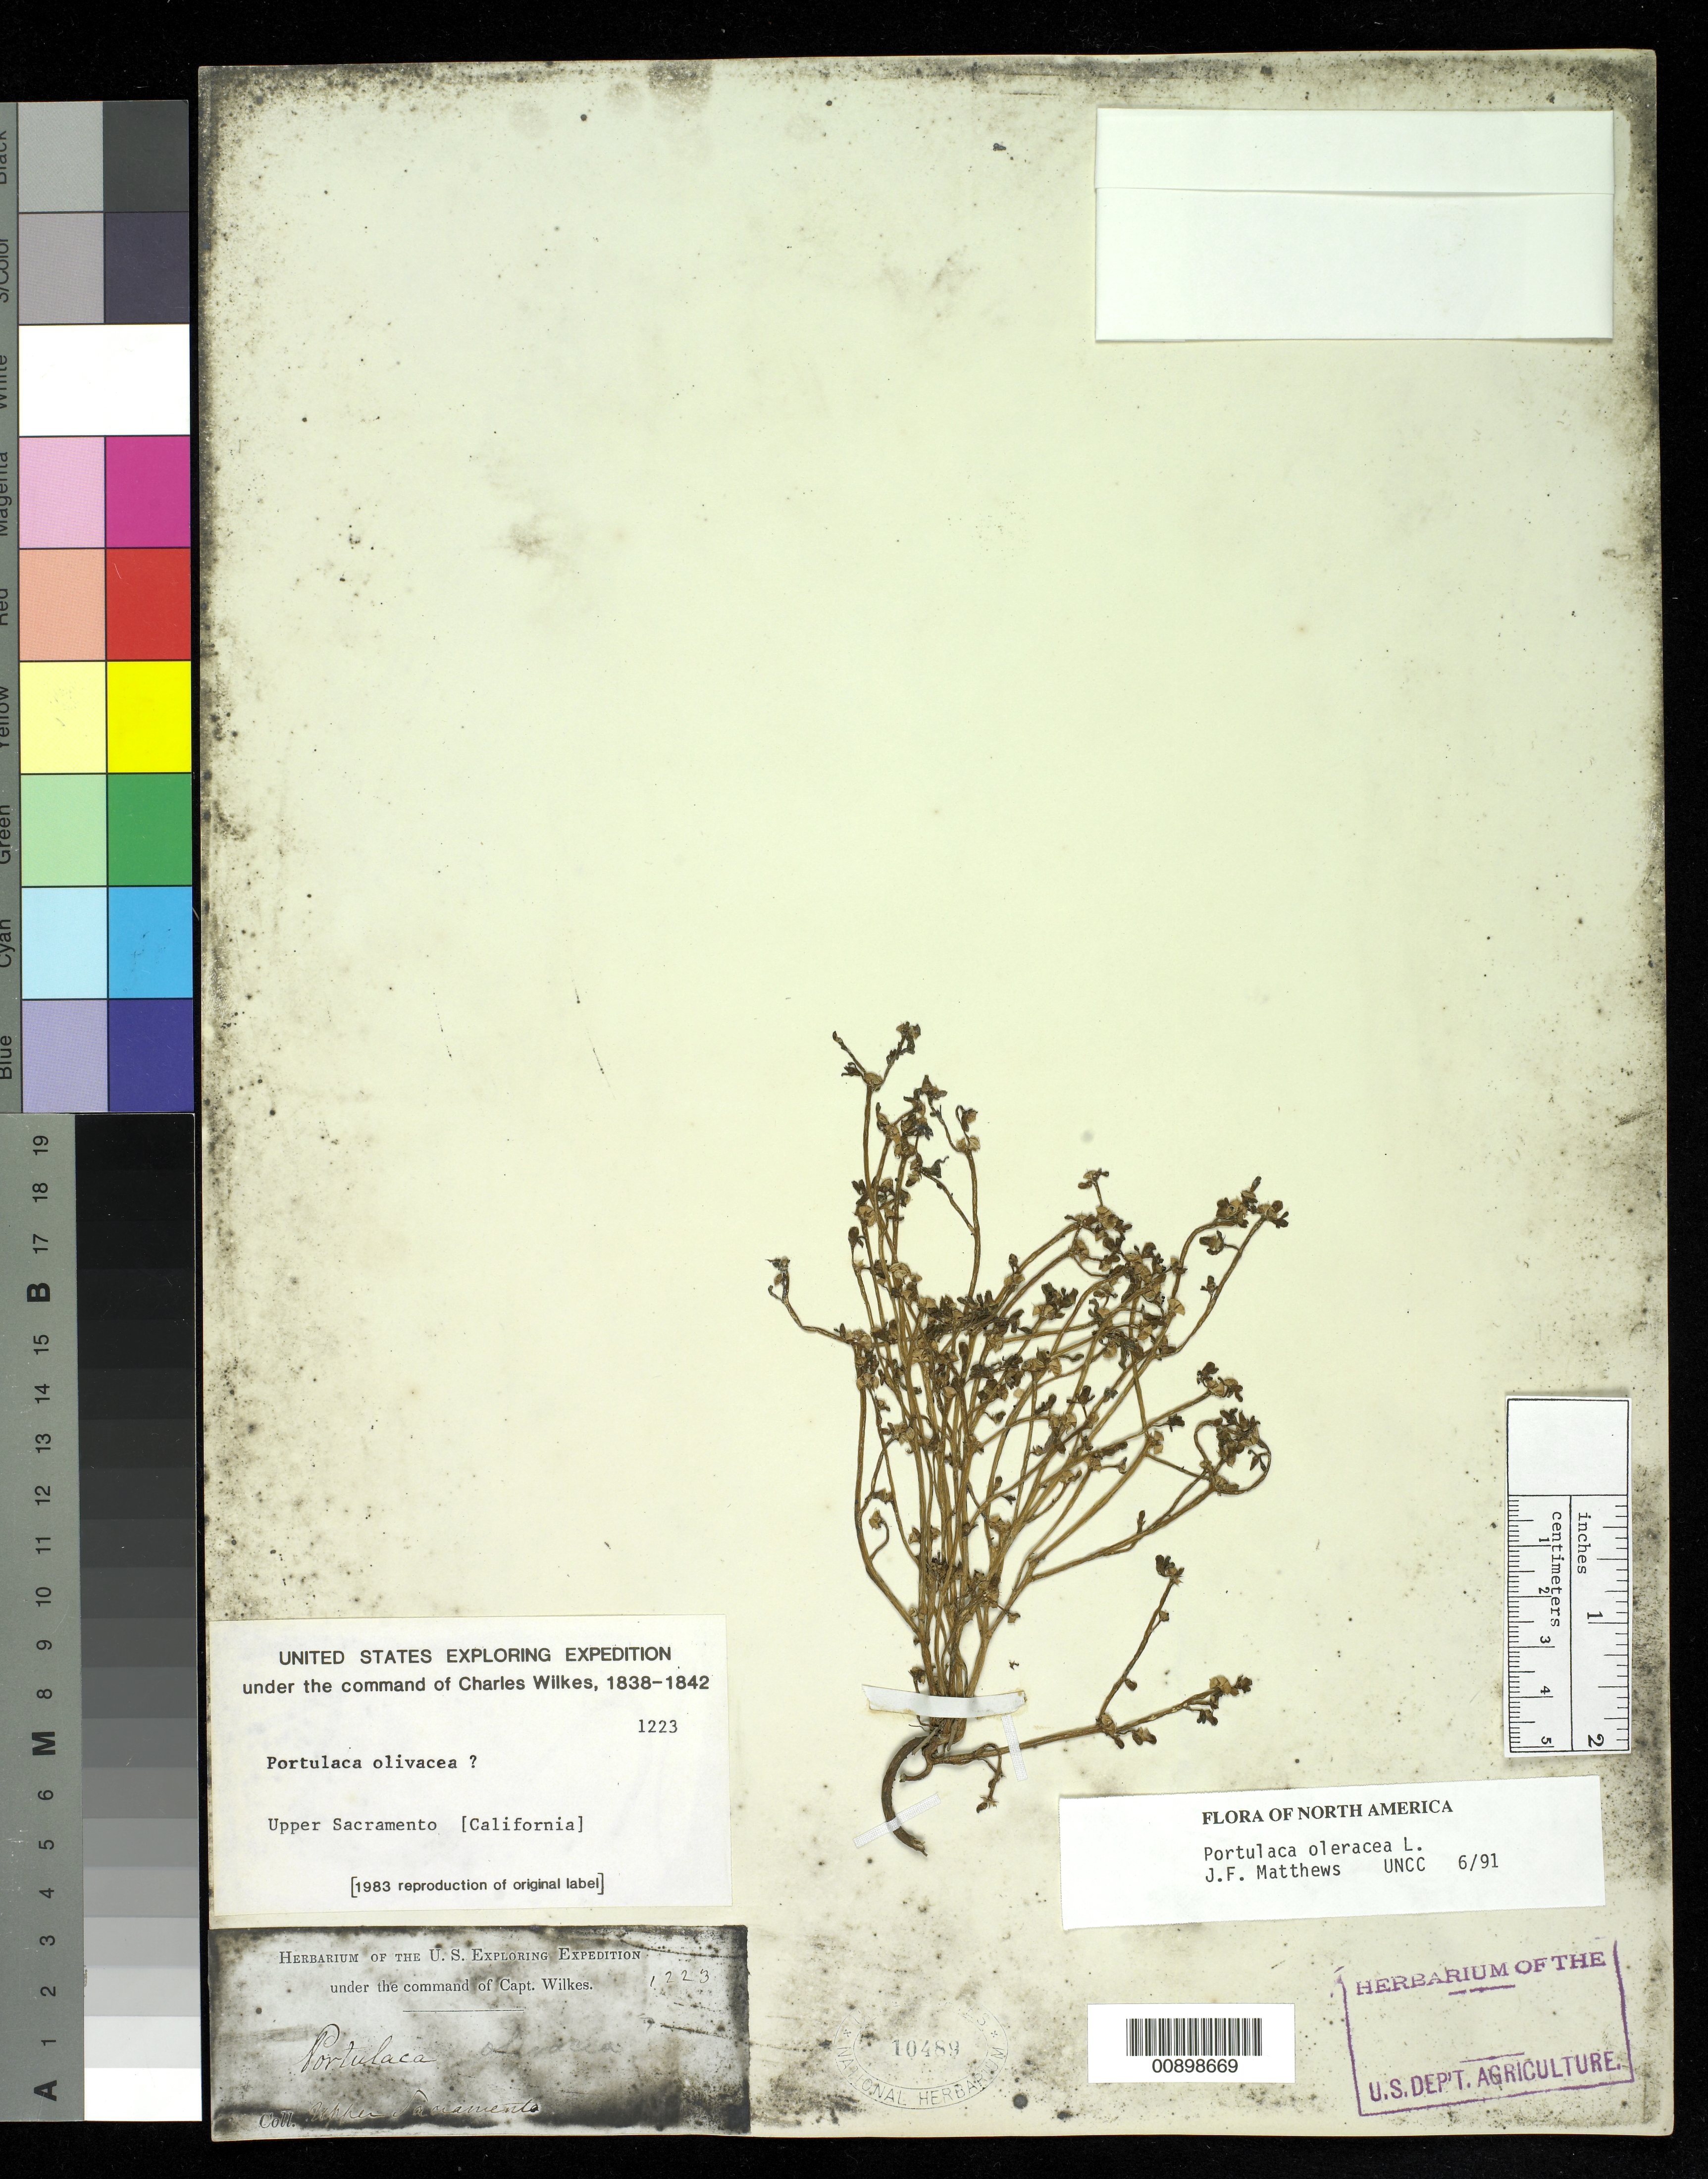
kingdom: Plantae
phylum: Tracheophyta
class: Magnoliopsida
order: Caryophyllales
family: Portulacaceae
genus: Portulaca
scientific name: Portulaca oleracea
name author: L.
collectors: Wilkes Explor. Exped.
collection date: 1838/1842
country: United States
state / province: California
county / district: Sacramento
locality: Upper Sacramento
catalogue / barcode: US 10489